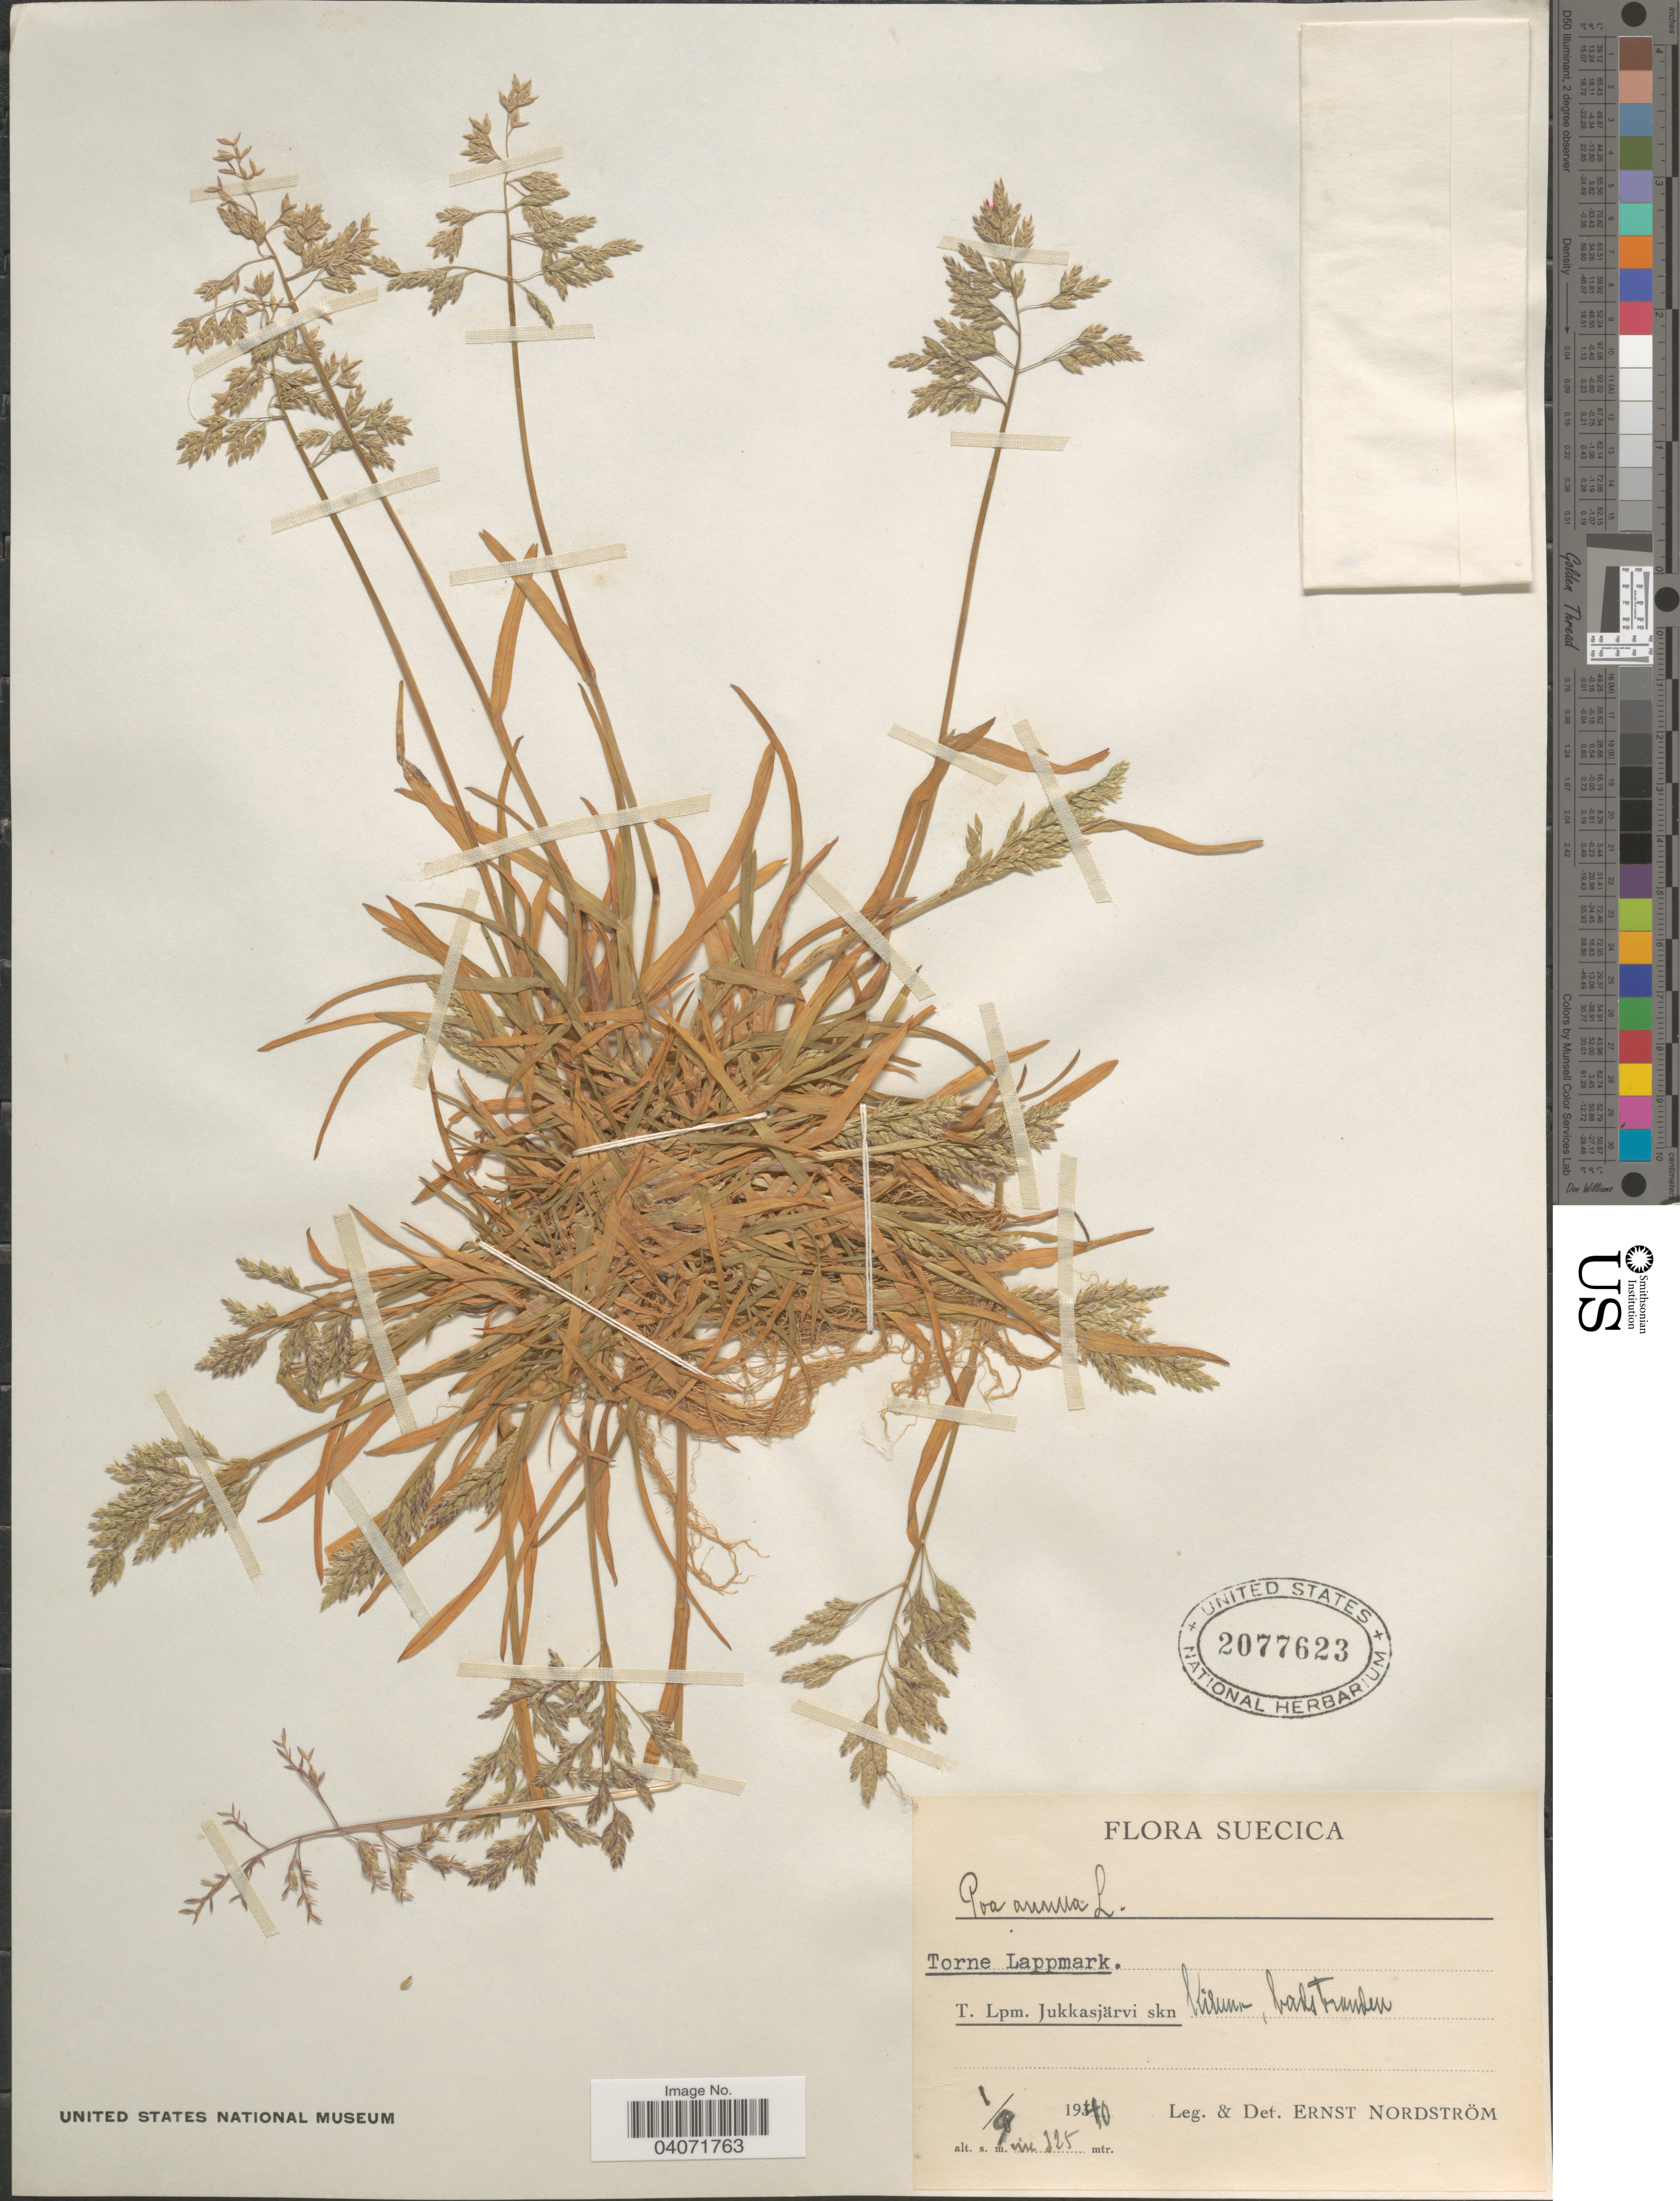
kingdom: Plantae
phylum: Tracheophyta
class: Liliopsida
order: Poales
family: Poaceae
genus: Poa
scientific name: Poa annua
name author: L.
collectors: E. Nordström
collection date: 1940-09-01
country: Sweden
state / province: Norrbotten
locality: Suecica. Torne Lappmark. T. Lpm. Jukkasjärvi skn Kisum, barkstranden.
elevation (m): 325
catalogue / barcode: US 2077623